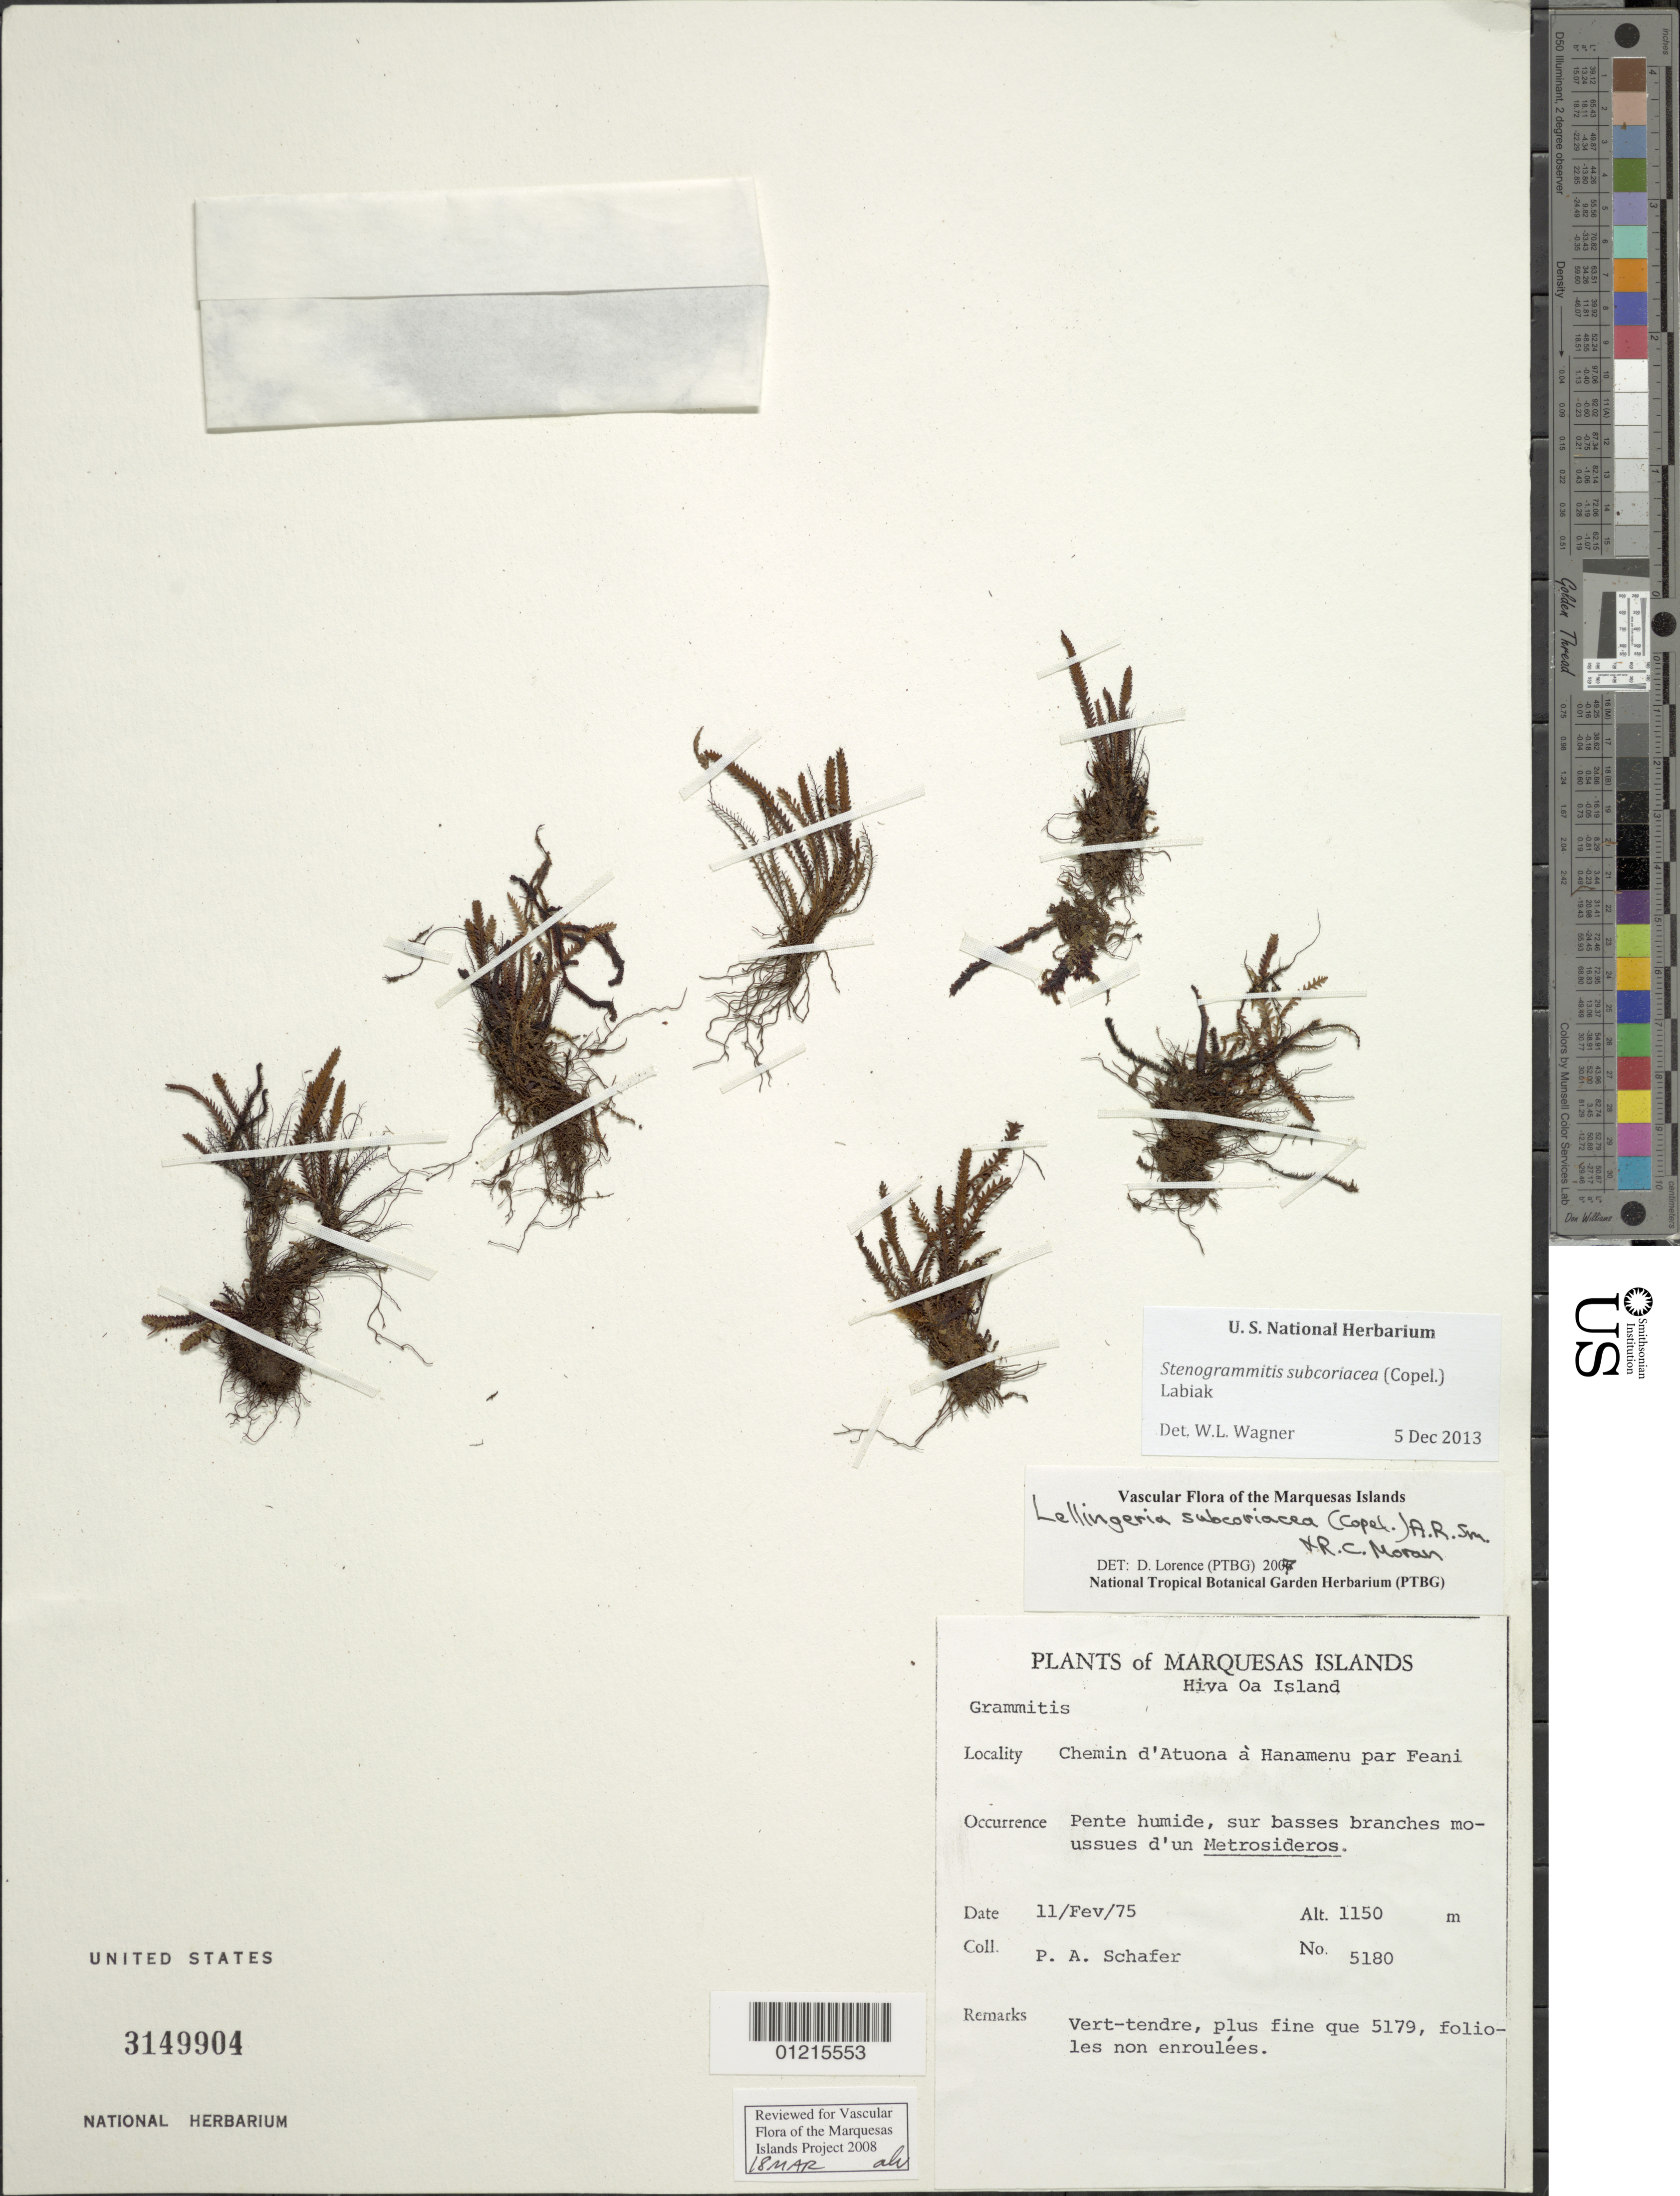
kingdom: Plantae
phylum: Tracheophyta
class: Polypodiopsida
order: Polypodiales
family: Polypodiaceae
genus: Stenogrammitis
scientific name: Stenogrammitis subcoriacea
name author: (Copel.) Labiak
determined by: Lorence, David H., (PTBG), National Tropical Botanical Garden (UNITED STATES)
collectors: P. A. Schäfer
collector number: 5180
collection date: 1975-02-11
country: French Polynesia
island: Hiva Oa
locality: Chemin d'Atuona à Hanamenu par Feani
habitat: Pente humide, sur basses branches moussues d'un Metrosideros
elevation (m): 1150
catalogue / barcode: US 3149904